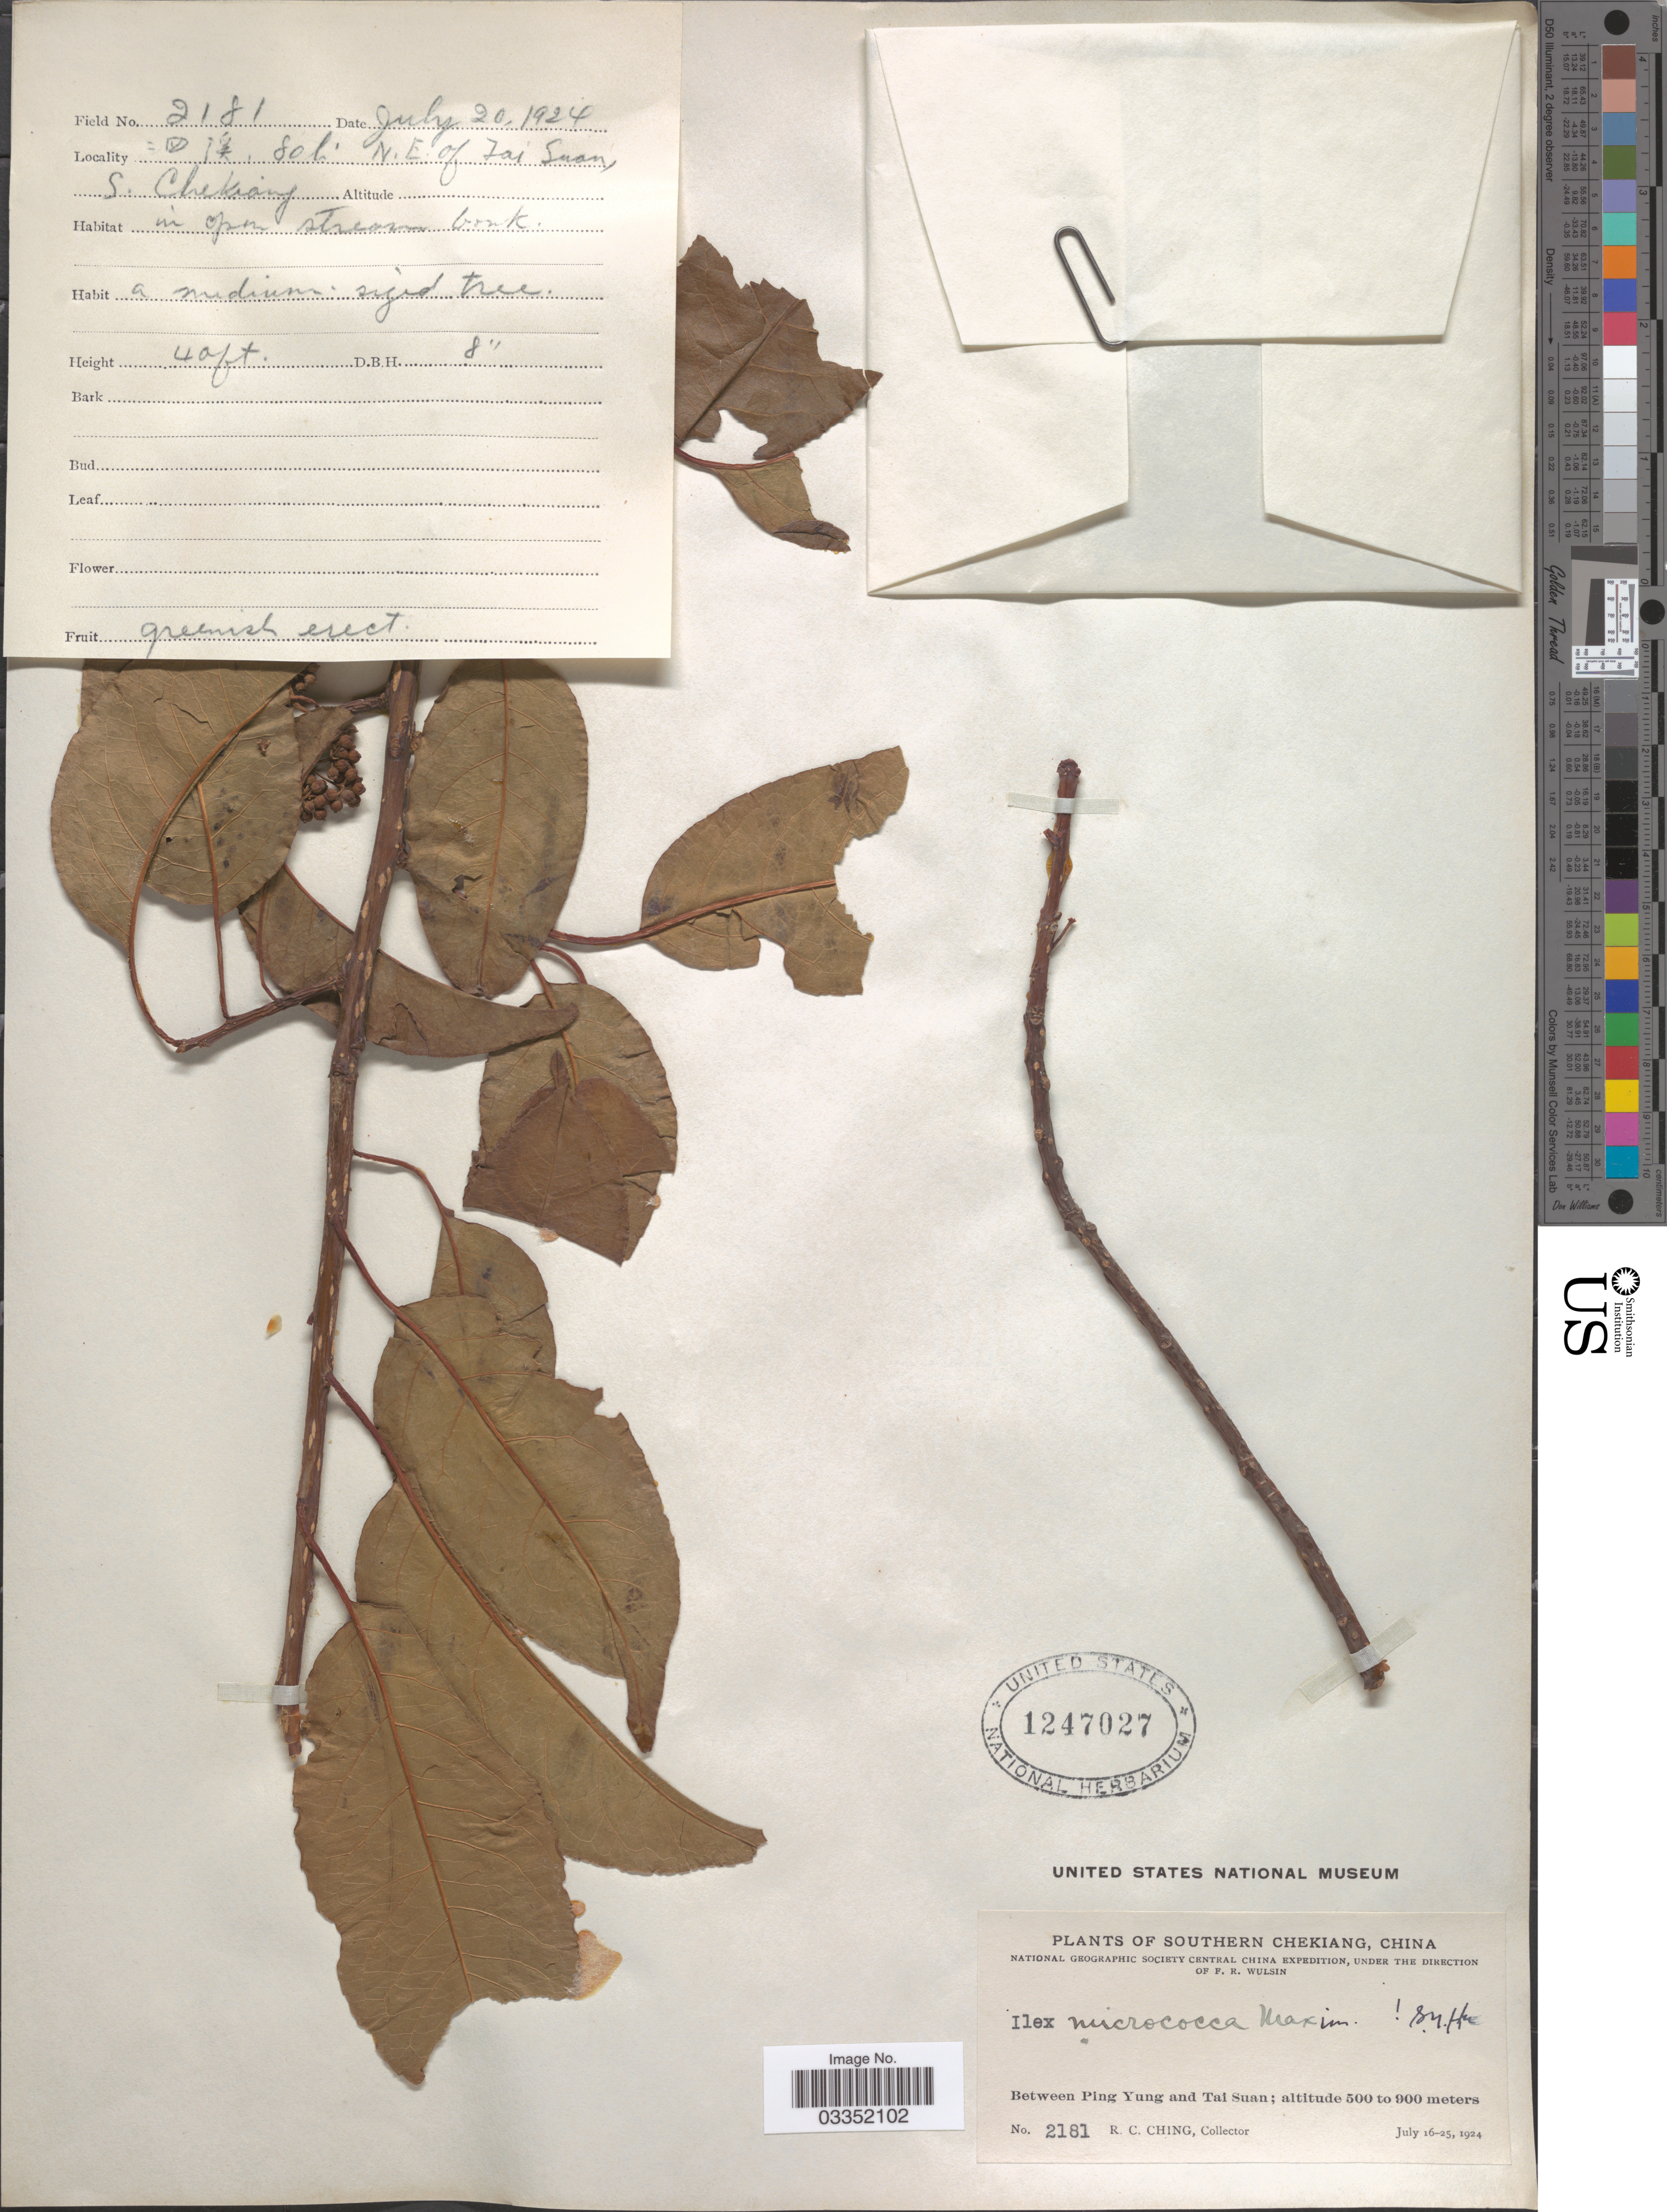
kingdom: Plantae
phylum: Tracheophyta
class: Magnoliopsida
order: Aquifoliales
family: Aquifoliaceae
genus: Ilex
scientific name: Ilex micrococca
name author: Maxim.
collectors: R. C. Ching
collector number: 2181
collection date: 1924-07-20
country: China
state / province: Zhejiang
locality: Southern Chekiang. Between Ping Yung and Tai Suan. X, 80 li N.E. of Tai Suan.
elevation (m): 500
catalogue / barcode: US 1247027